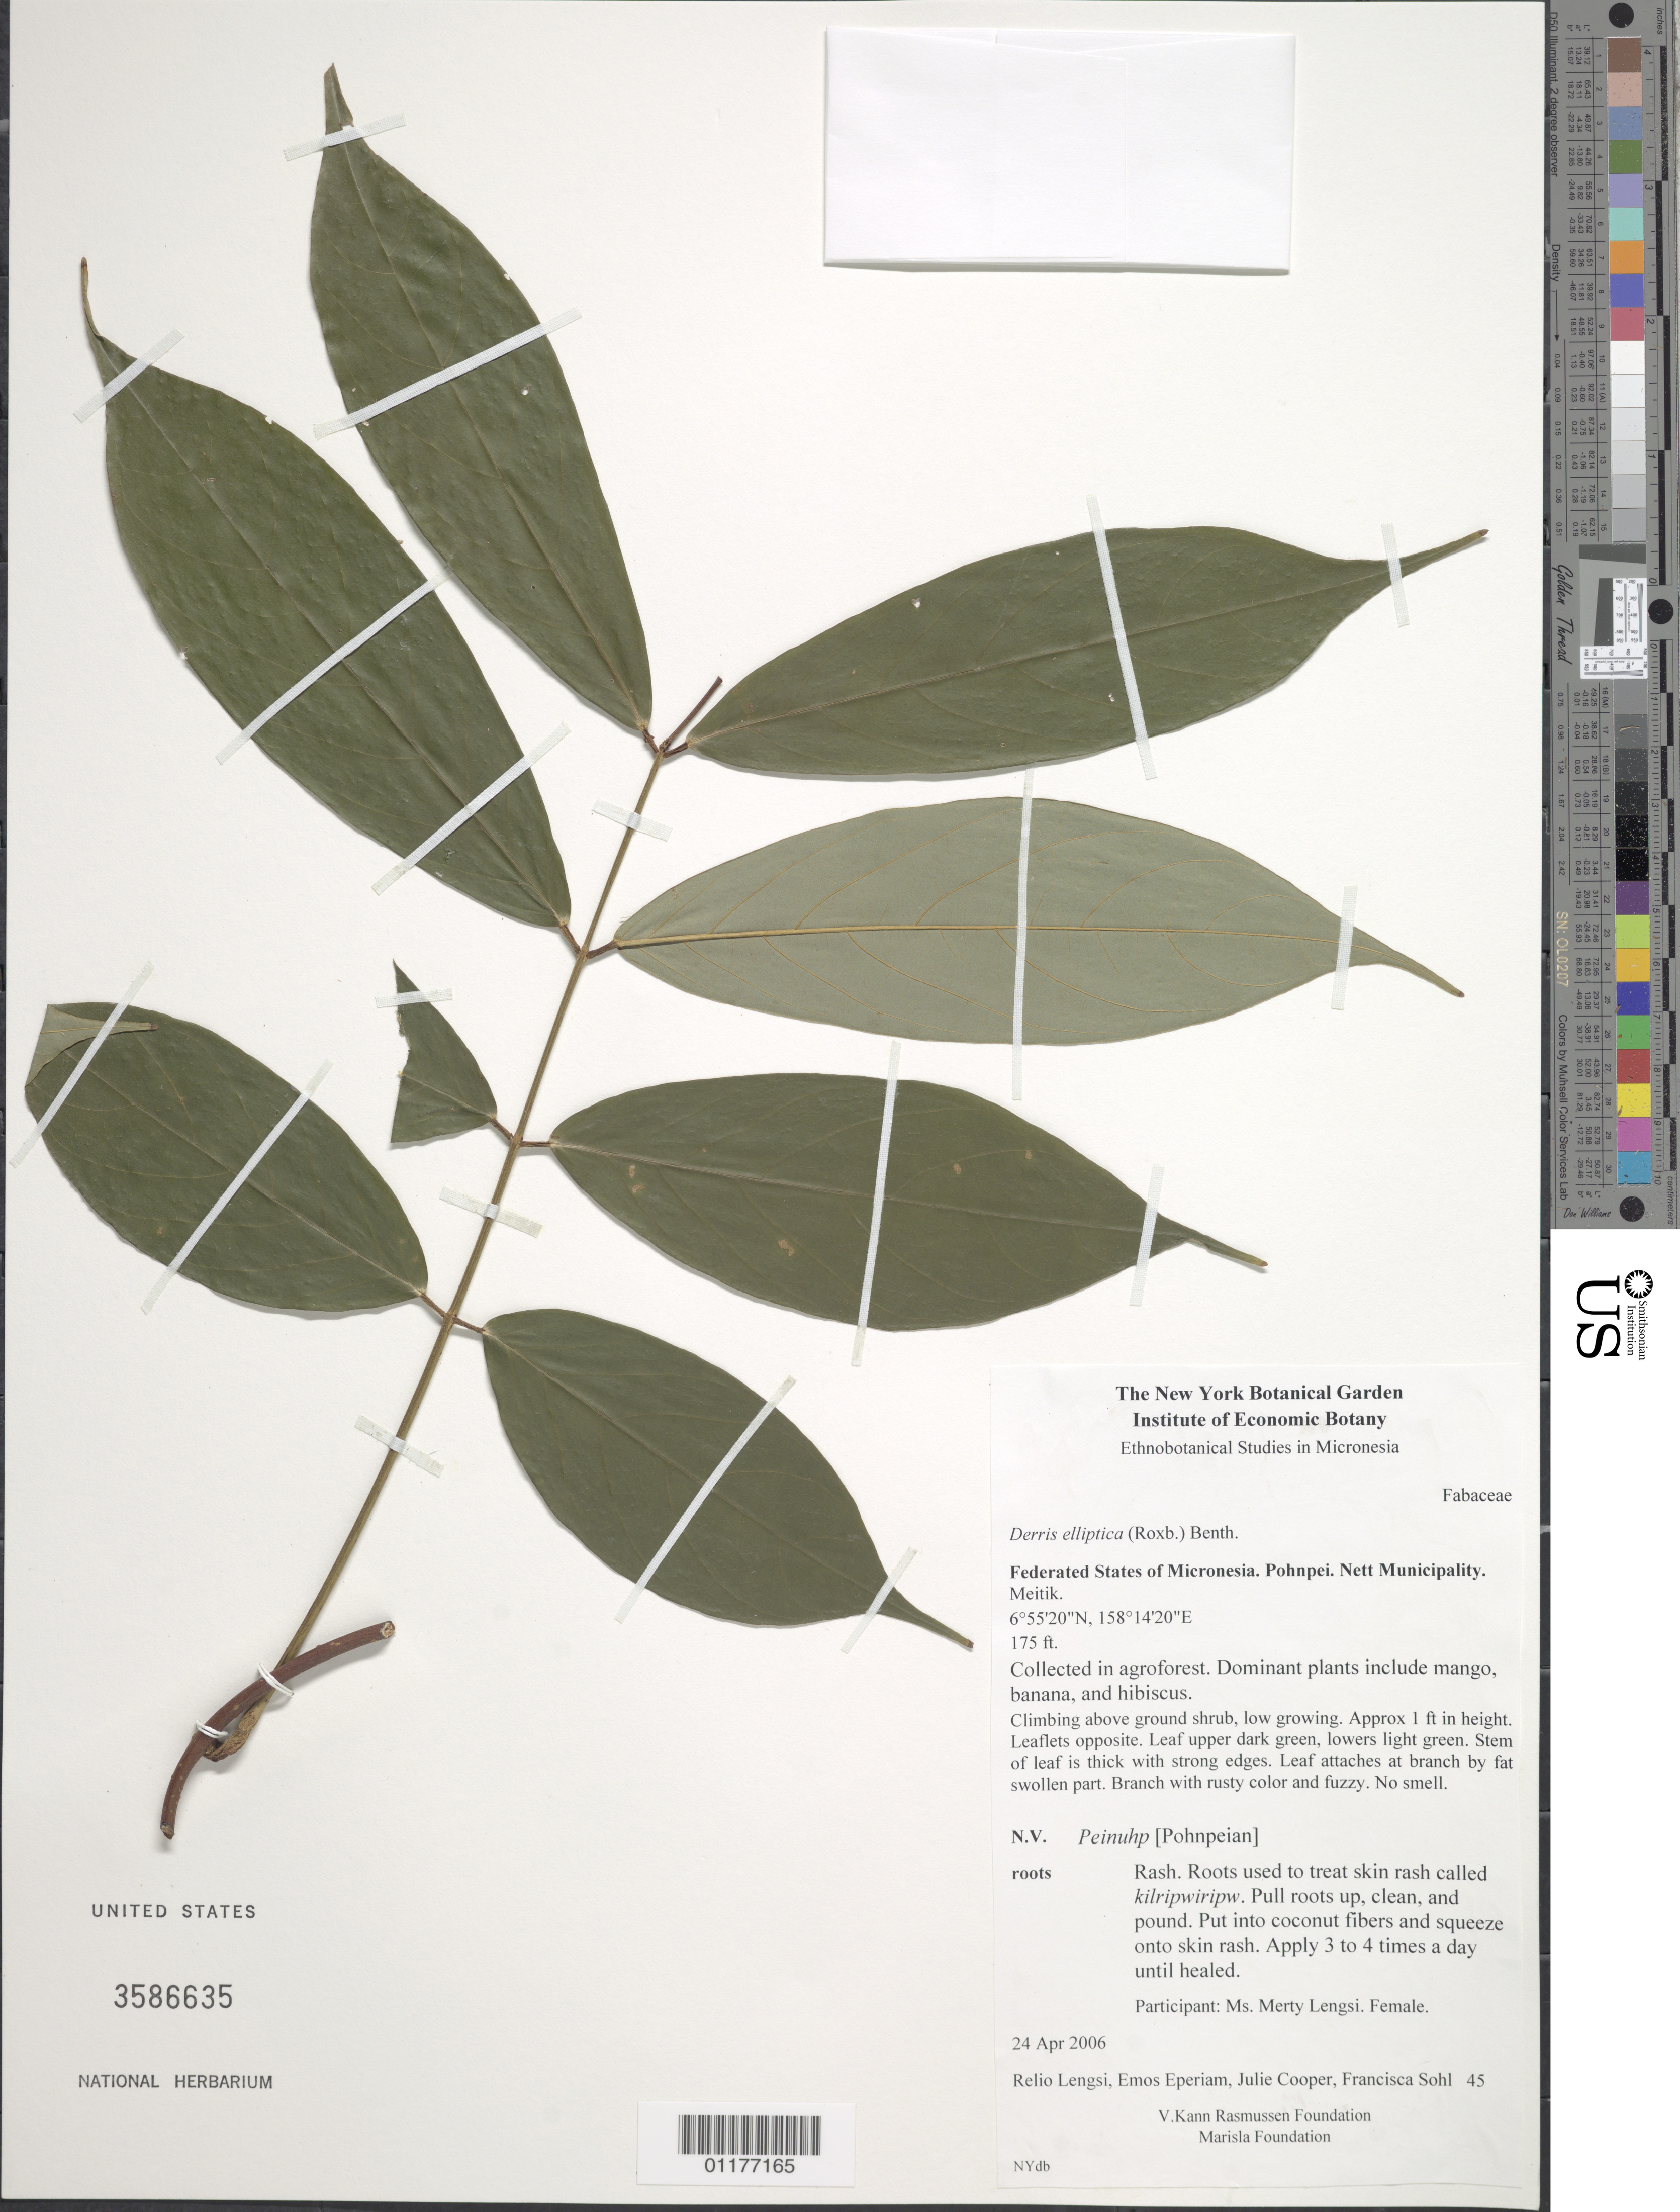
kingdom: Plantae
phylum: Tracheophyta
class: Magnoliopsida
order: Fabales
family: Fabaceae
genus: Derris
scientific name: Derris elliptica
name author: (Wall.) Benth.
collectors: R. Lengsi, P. Eperiam, J. Cooper, F. Sohl & M. Lengsi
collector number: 45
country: Micronesia, Federated States of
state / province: Pohnpei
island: Pohnpei [Ponape]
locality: Nett, Meitik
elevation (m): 53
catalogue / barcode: US 3586635